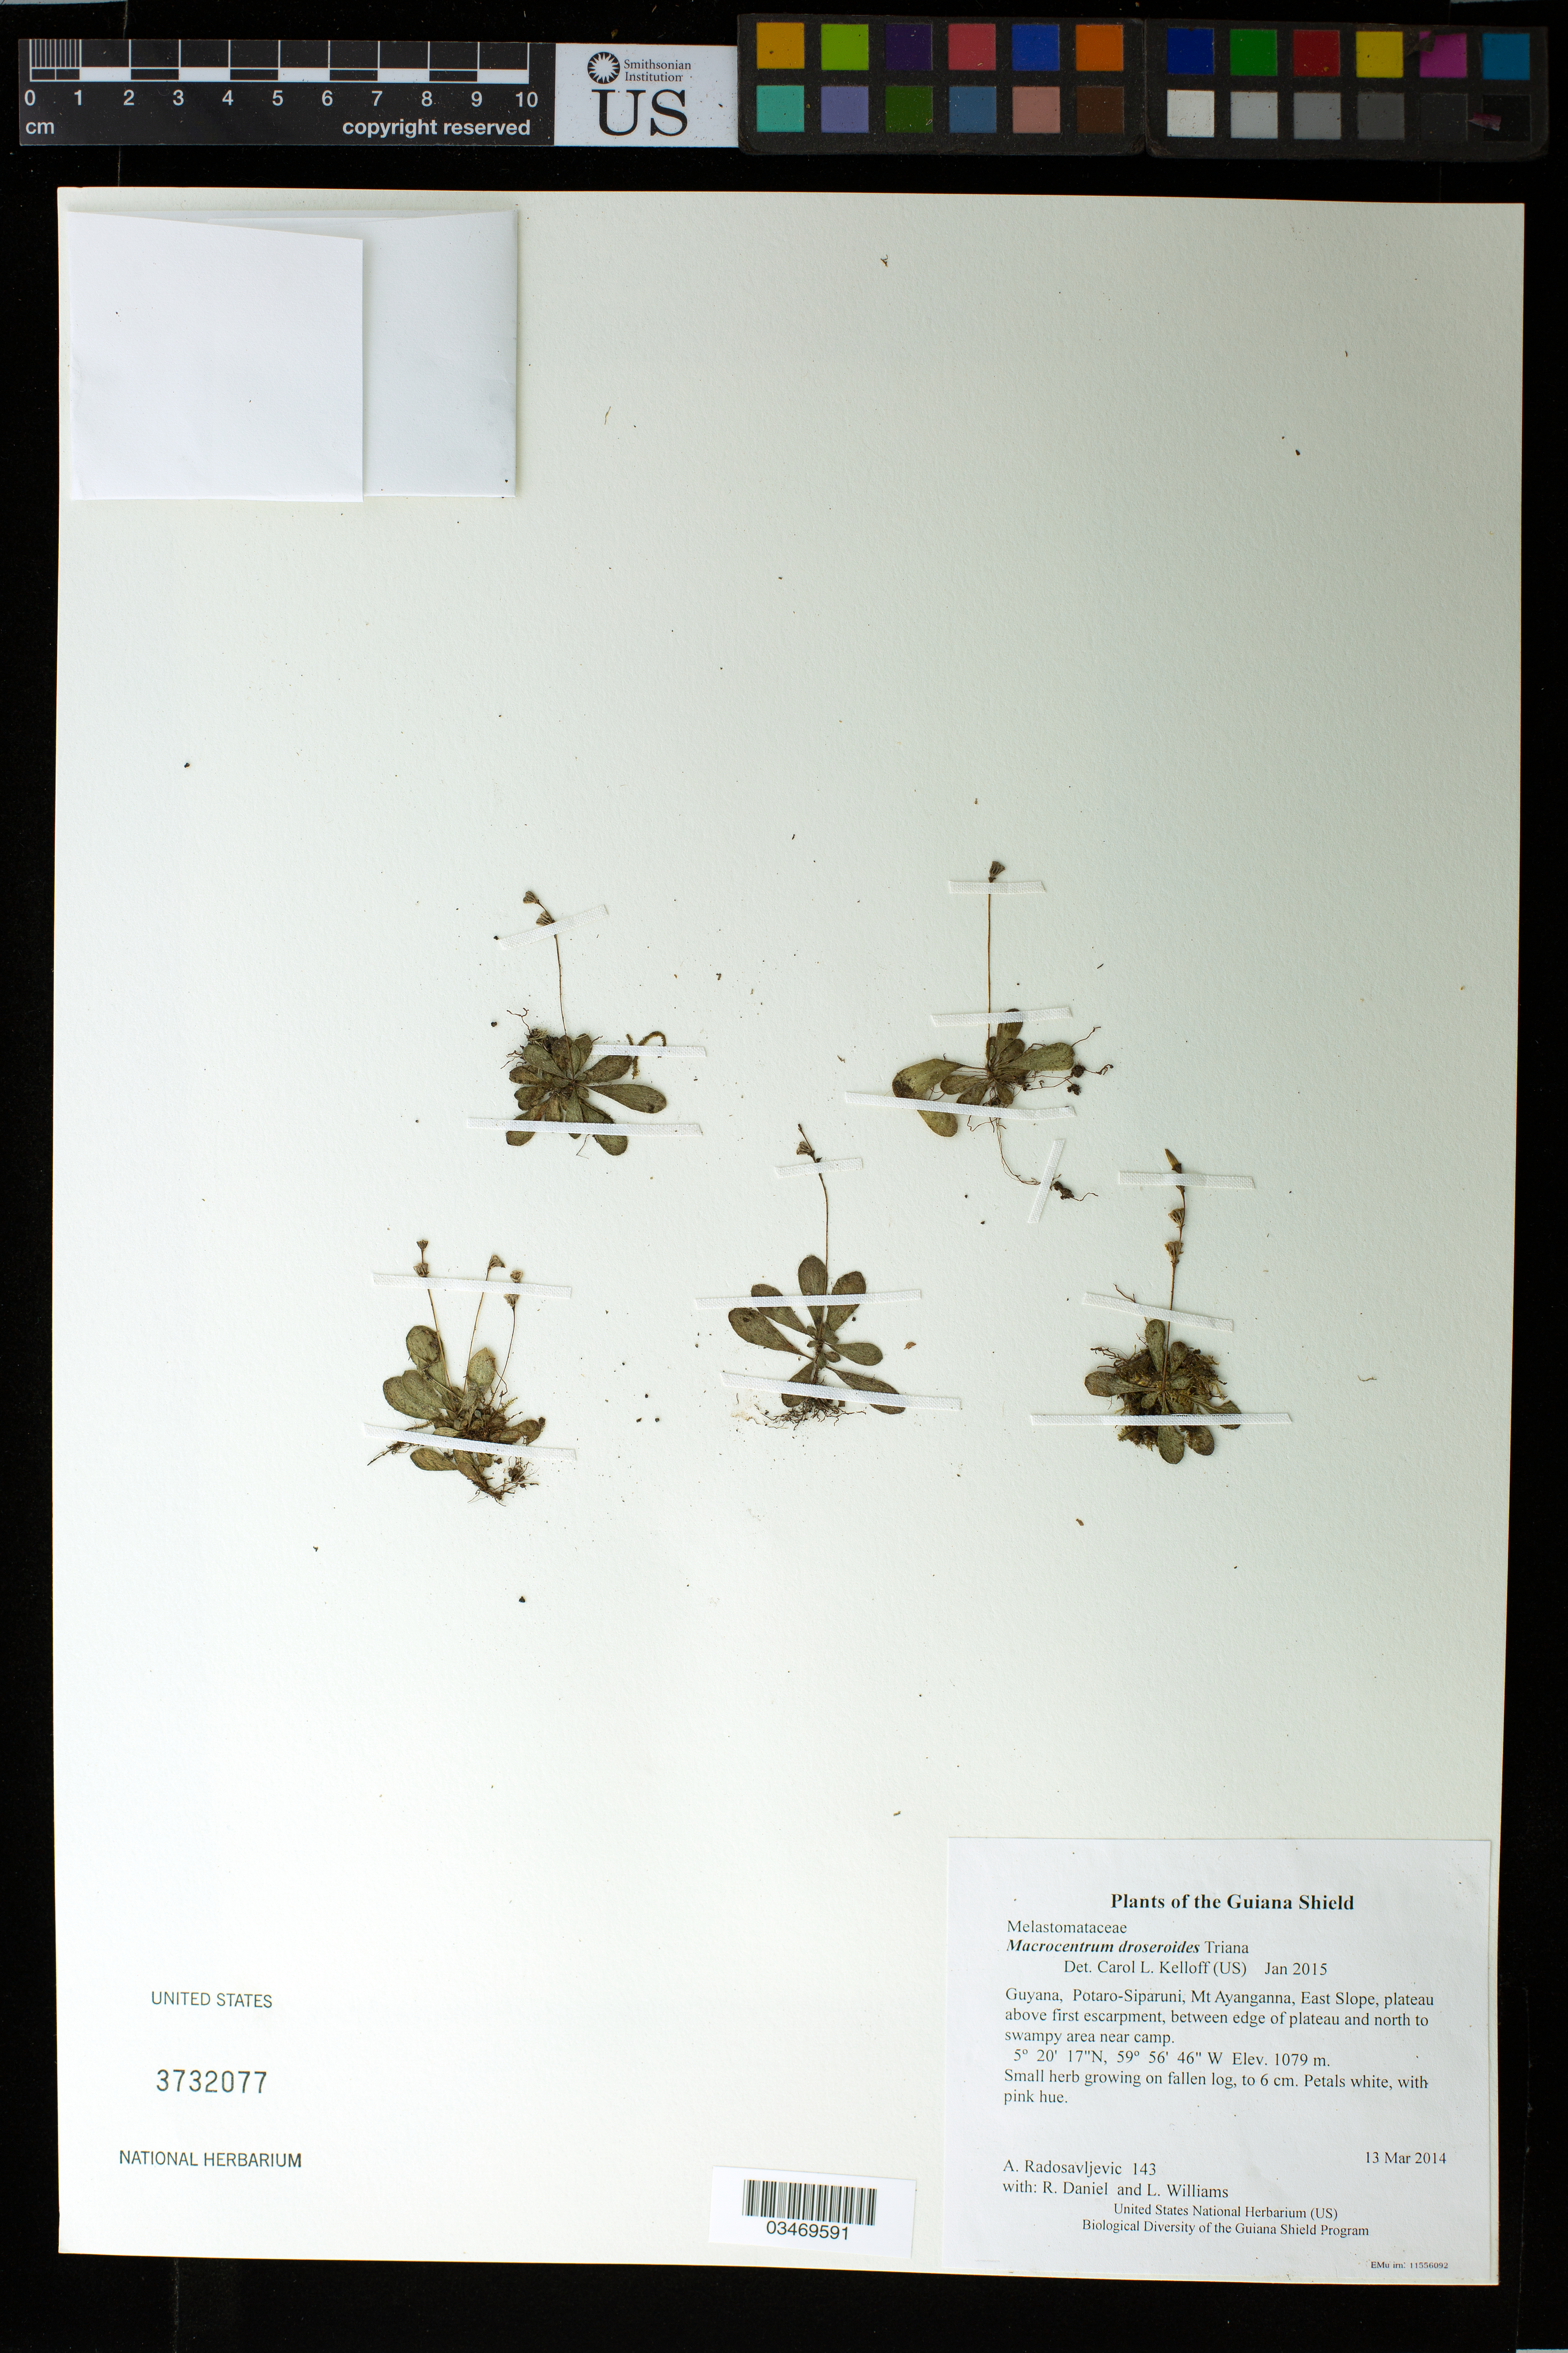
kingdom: Plantae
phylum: Tracheophyta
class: Magnoliopsida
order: Myrtales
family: Melastomataceae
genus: Macrocentrum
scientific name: Macrocentrum droseroides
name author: Triana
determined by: Kelloff, Carol L., (US), Smithsonian Institution - National Museum of Natural History (UNITED STATES)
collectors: A. Radosavljevic, R. Daniel & L. Williams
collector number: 143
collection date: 2014-03-13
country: Guyana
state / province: Potaro-Siparuni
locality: Mt Ayanganna, East Slope, plateau above first escarpment, between edge of plateau and north to swampy area near camp.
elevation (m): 1079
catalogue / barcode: US 3732077